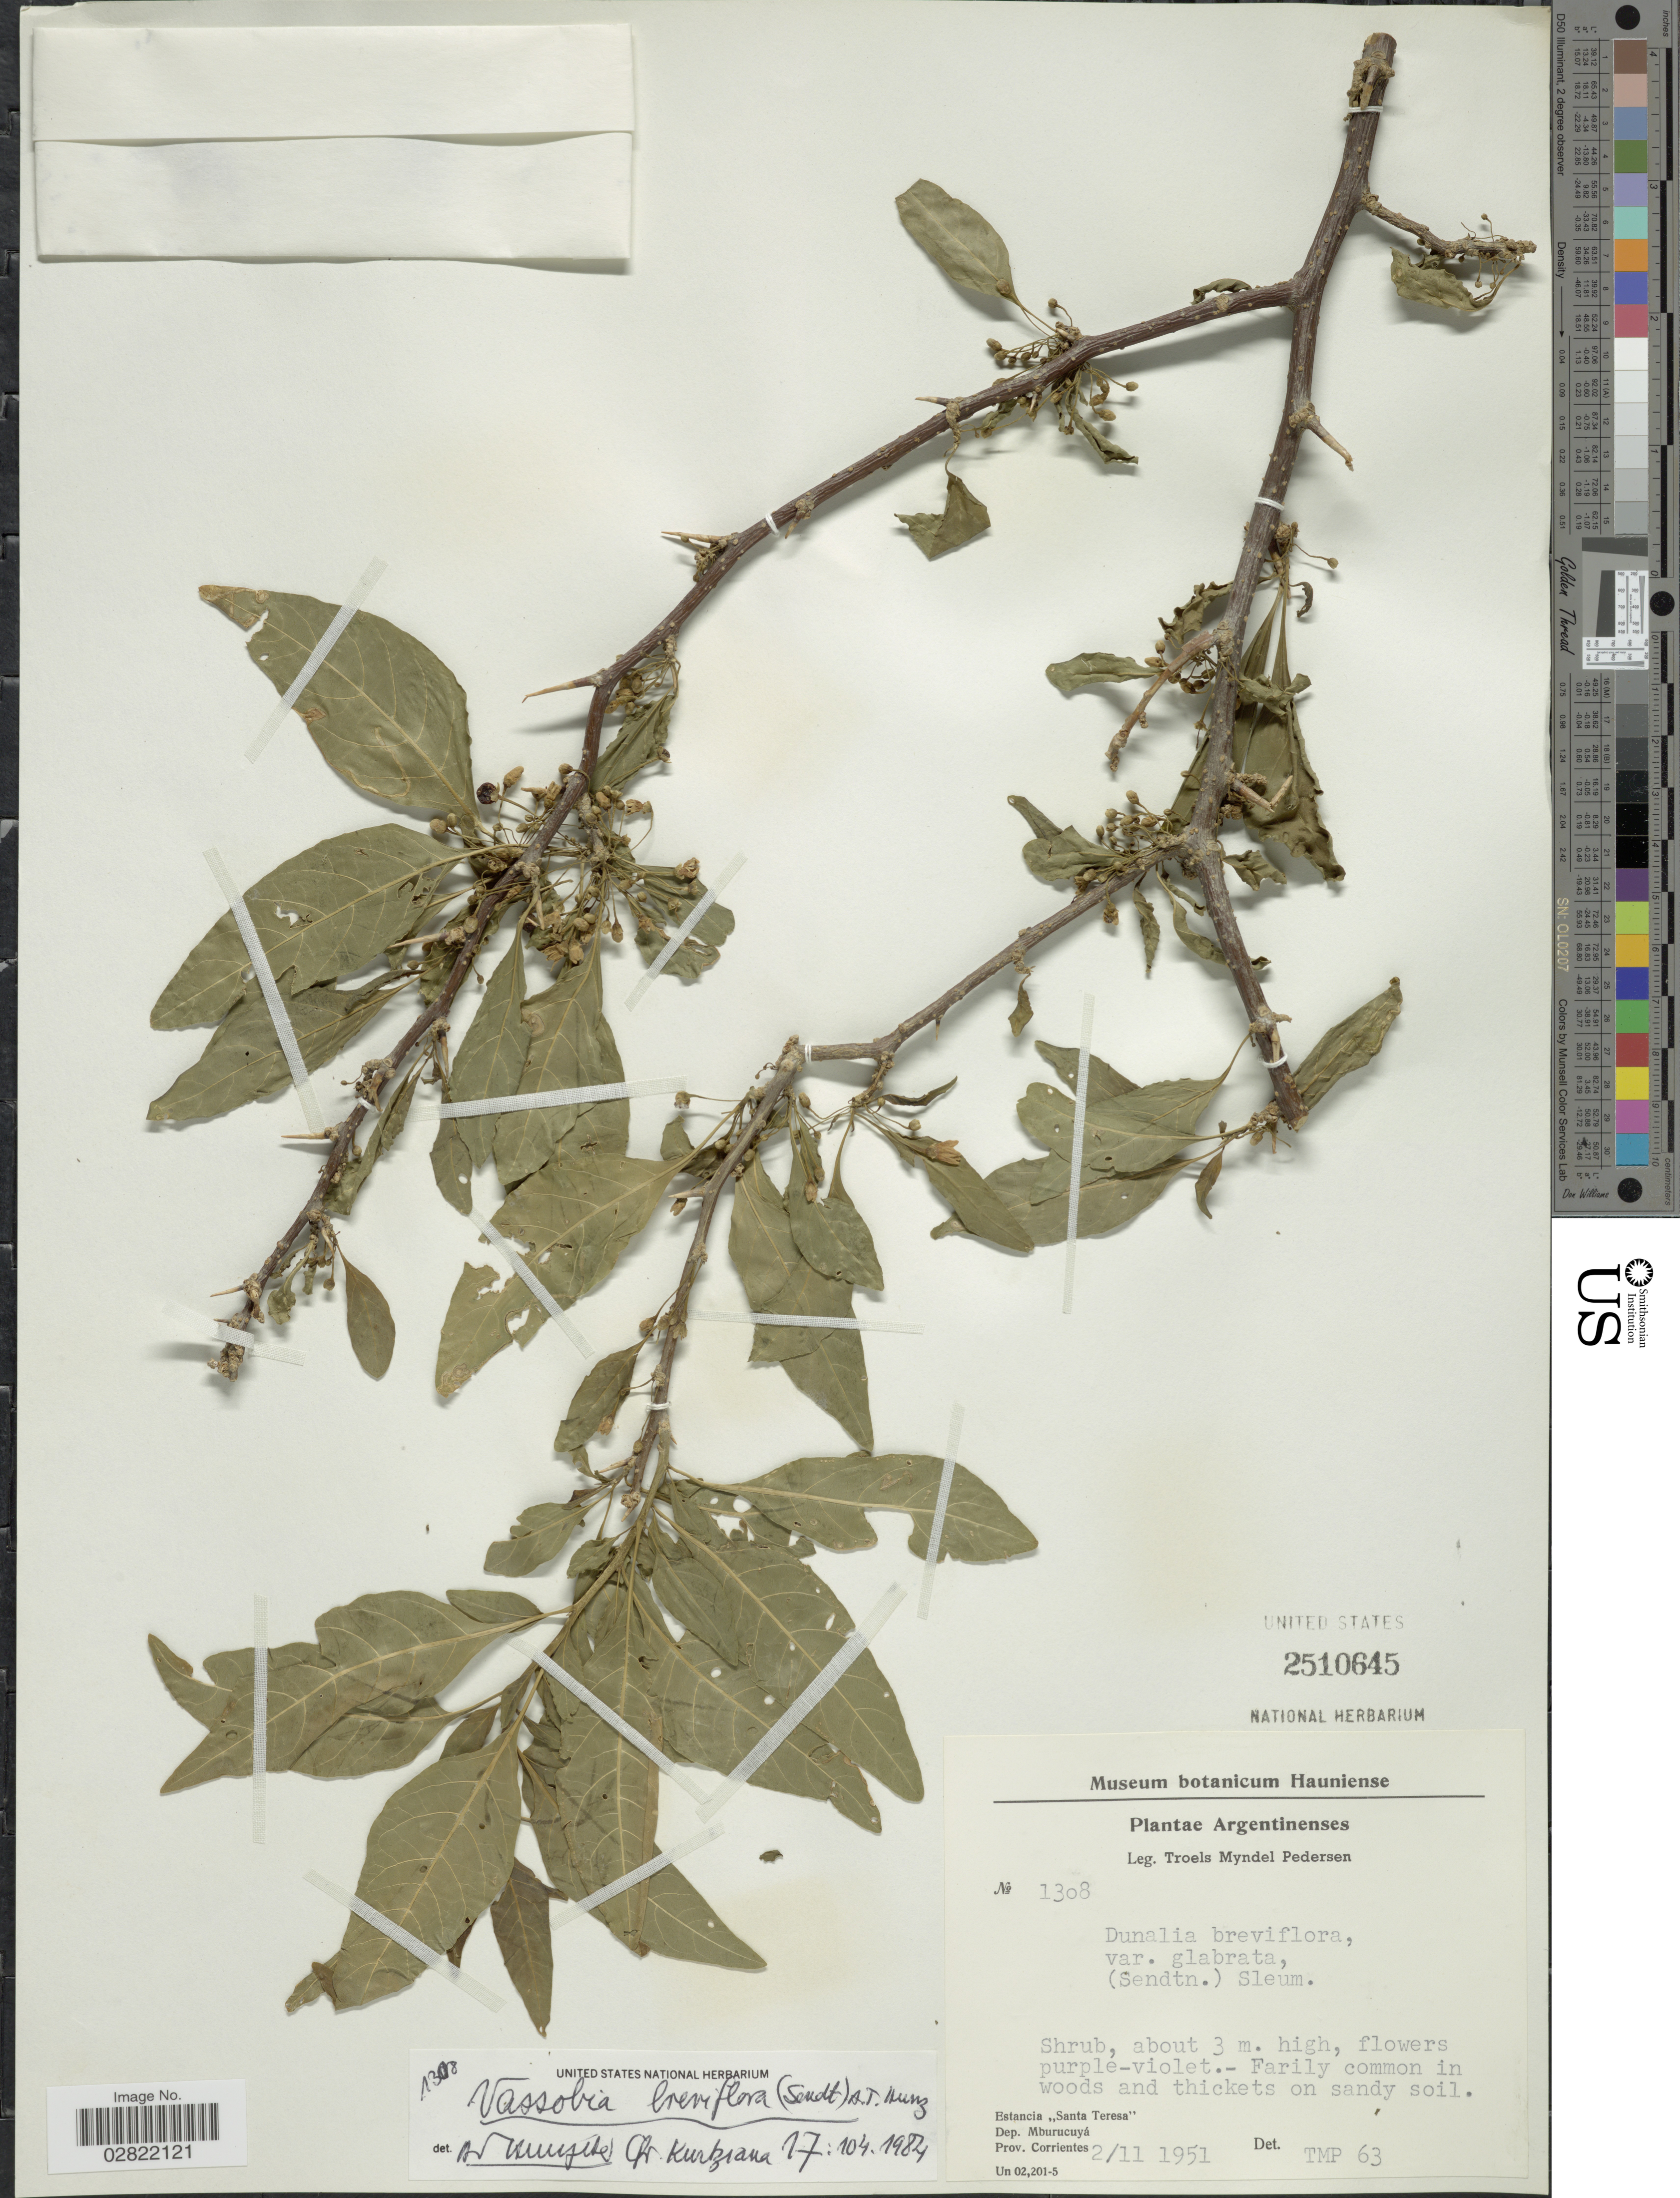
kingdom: Plantae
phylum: Tracheophyta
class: Magnoliopsida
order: Solanales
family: Solanaceae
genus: Vassobia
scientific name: Vassobia breviflora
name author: (Sendt.) Hunz.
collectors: T. Pederson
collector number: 1308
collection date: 1951-11-02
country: Argentina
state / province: Corrientes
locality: Estancia "Santa Teresa", Dep. Mburucuyá, Prov. Corrientes.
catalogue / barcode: US 2510645